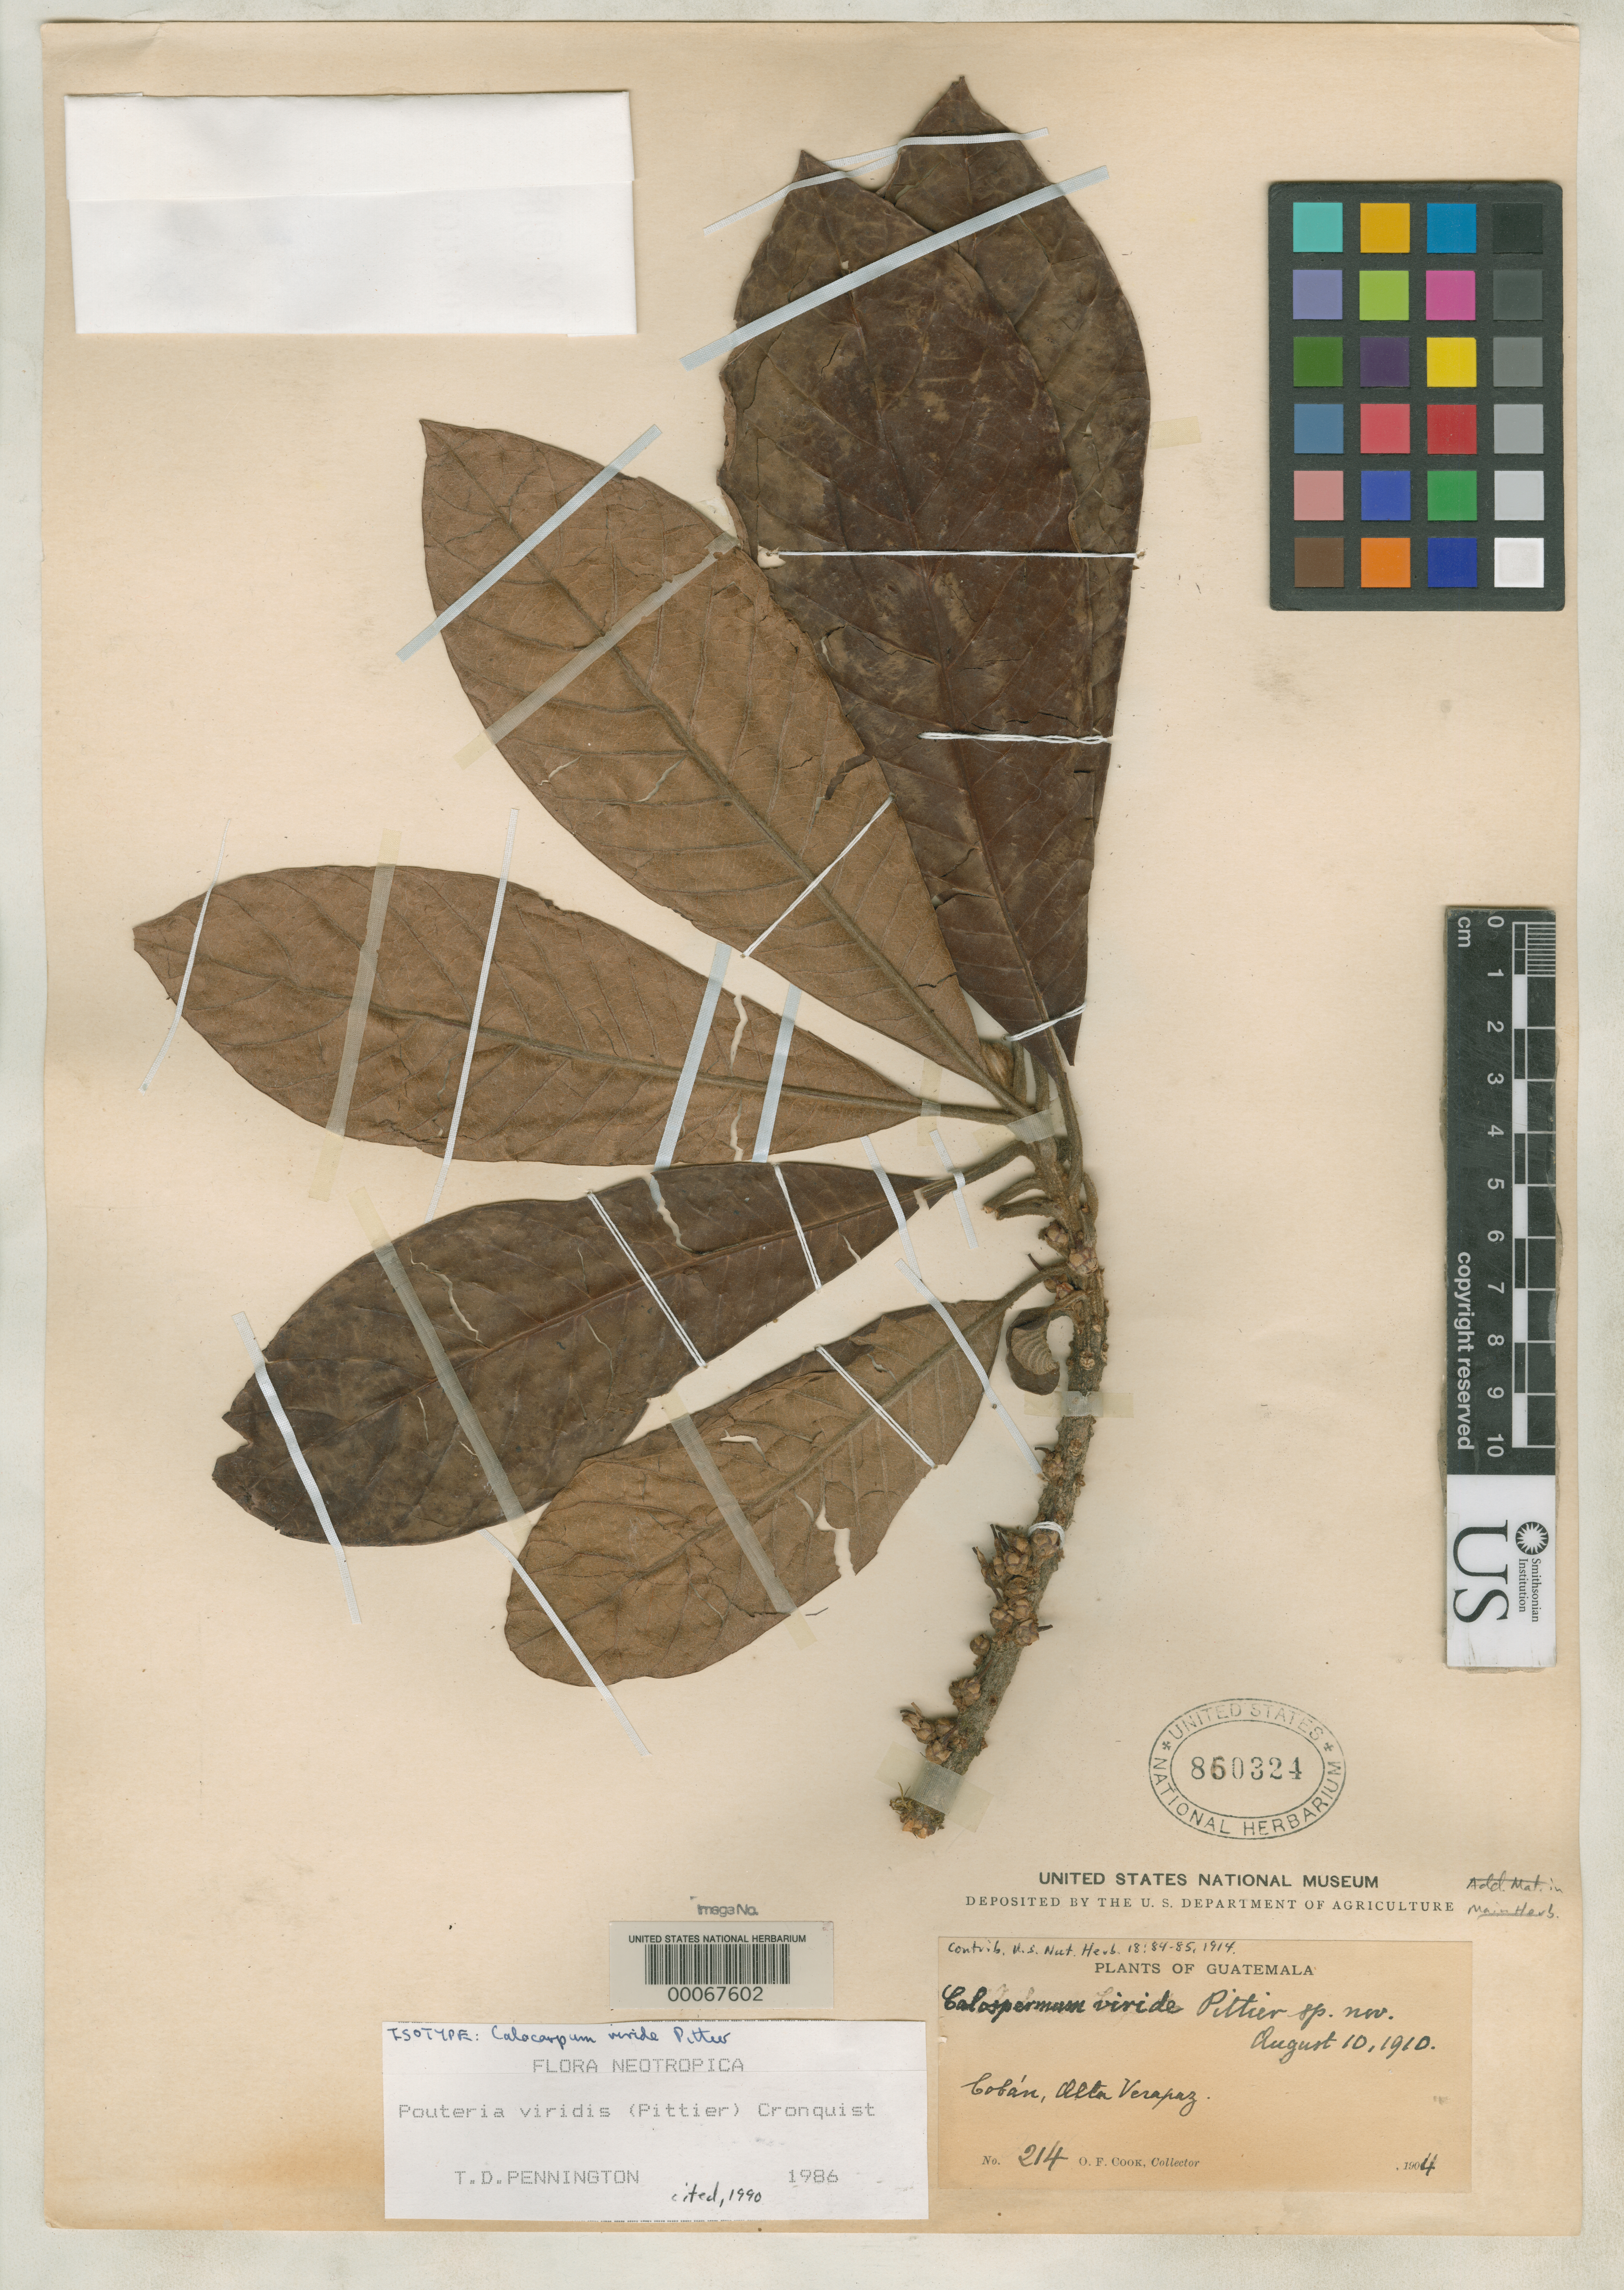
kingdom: Plantae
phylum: Tracheophyta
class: Magnoliopsida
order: Ericales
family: Sapotaceae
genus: Calocarpum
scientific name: Calocarpum viride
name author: Pittier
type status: Isotype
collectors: O. F. Cook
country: Guatemala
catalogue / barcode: US 860324